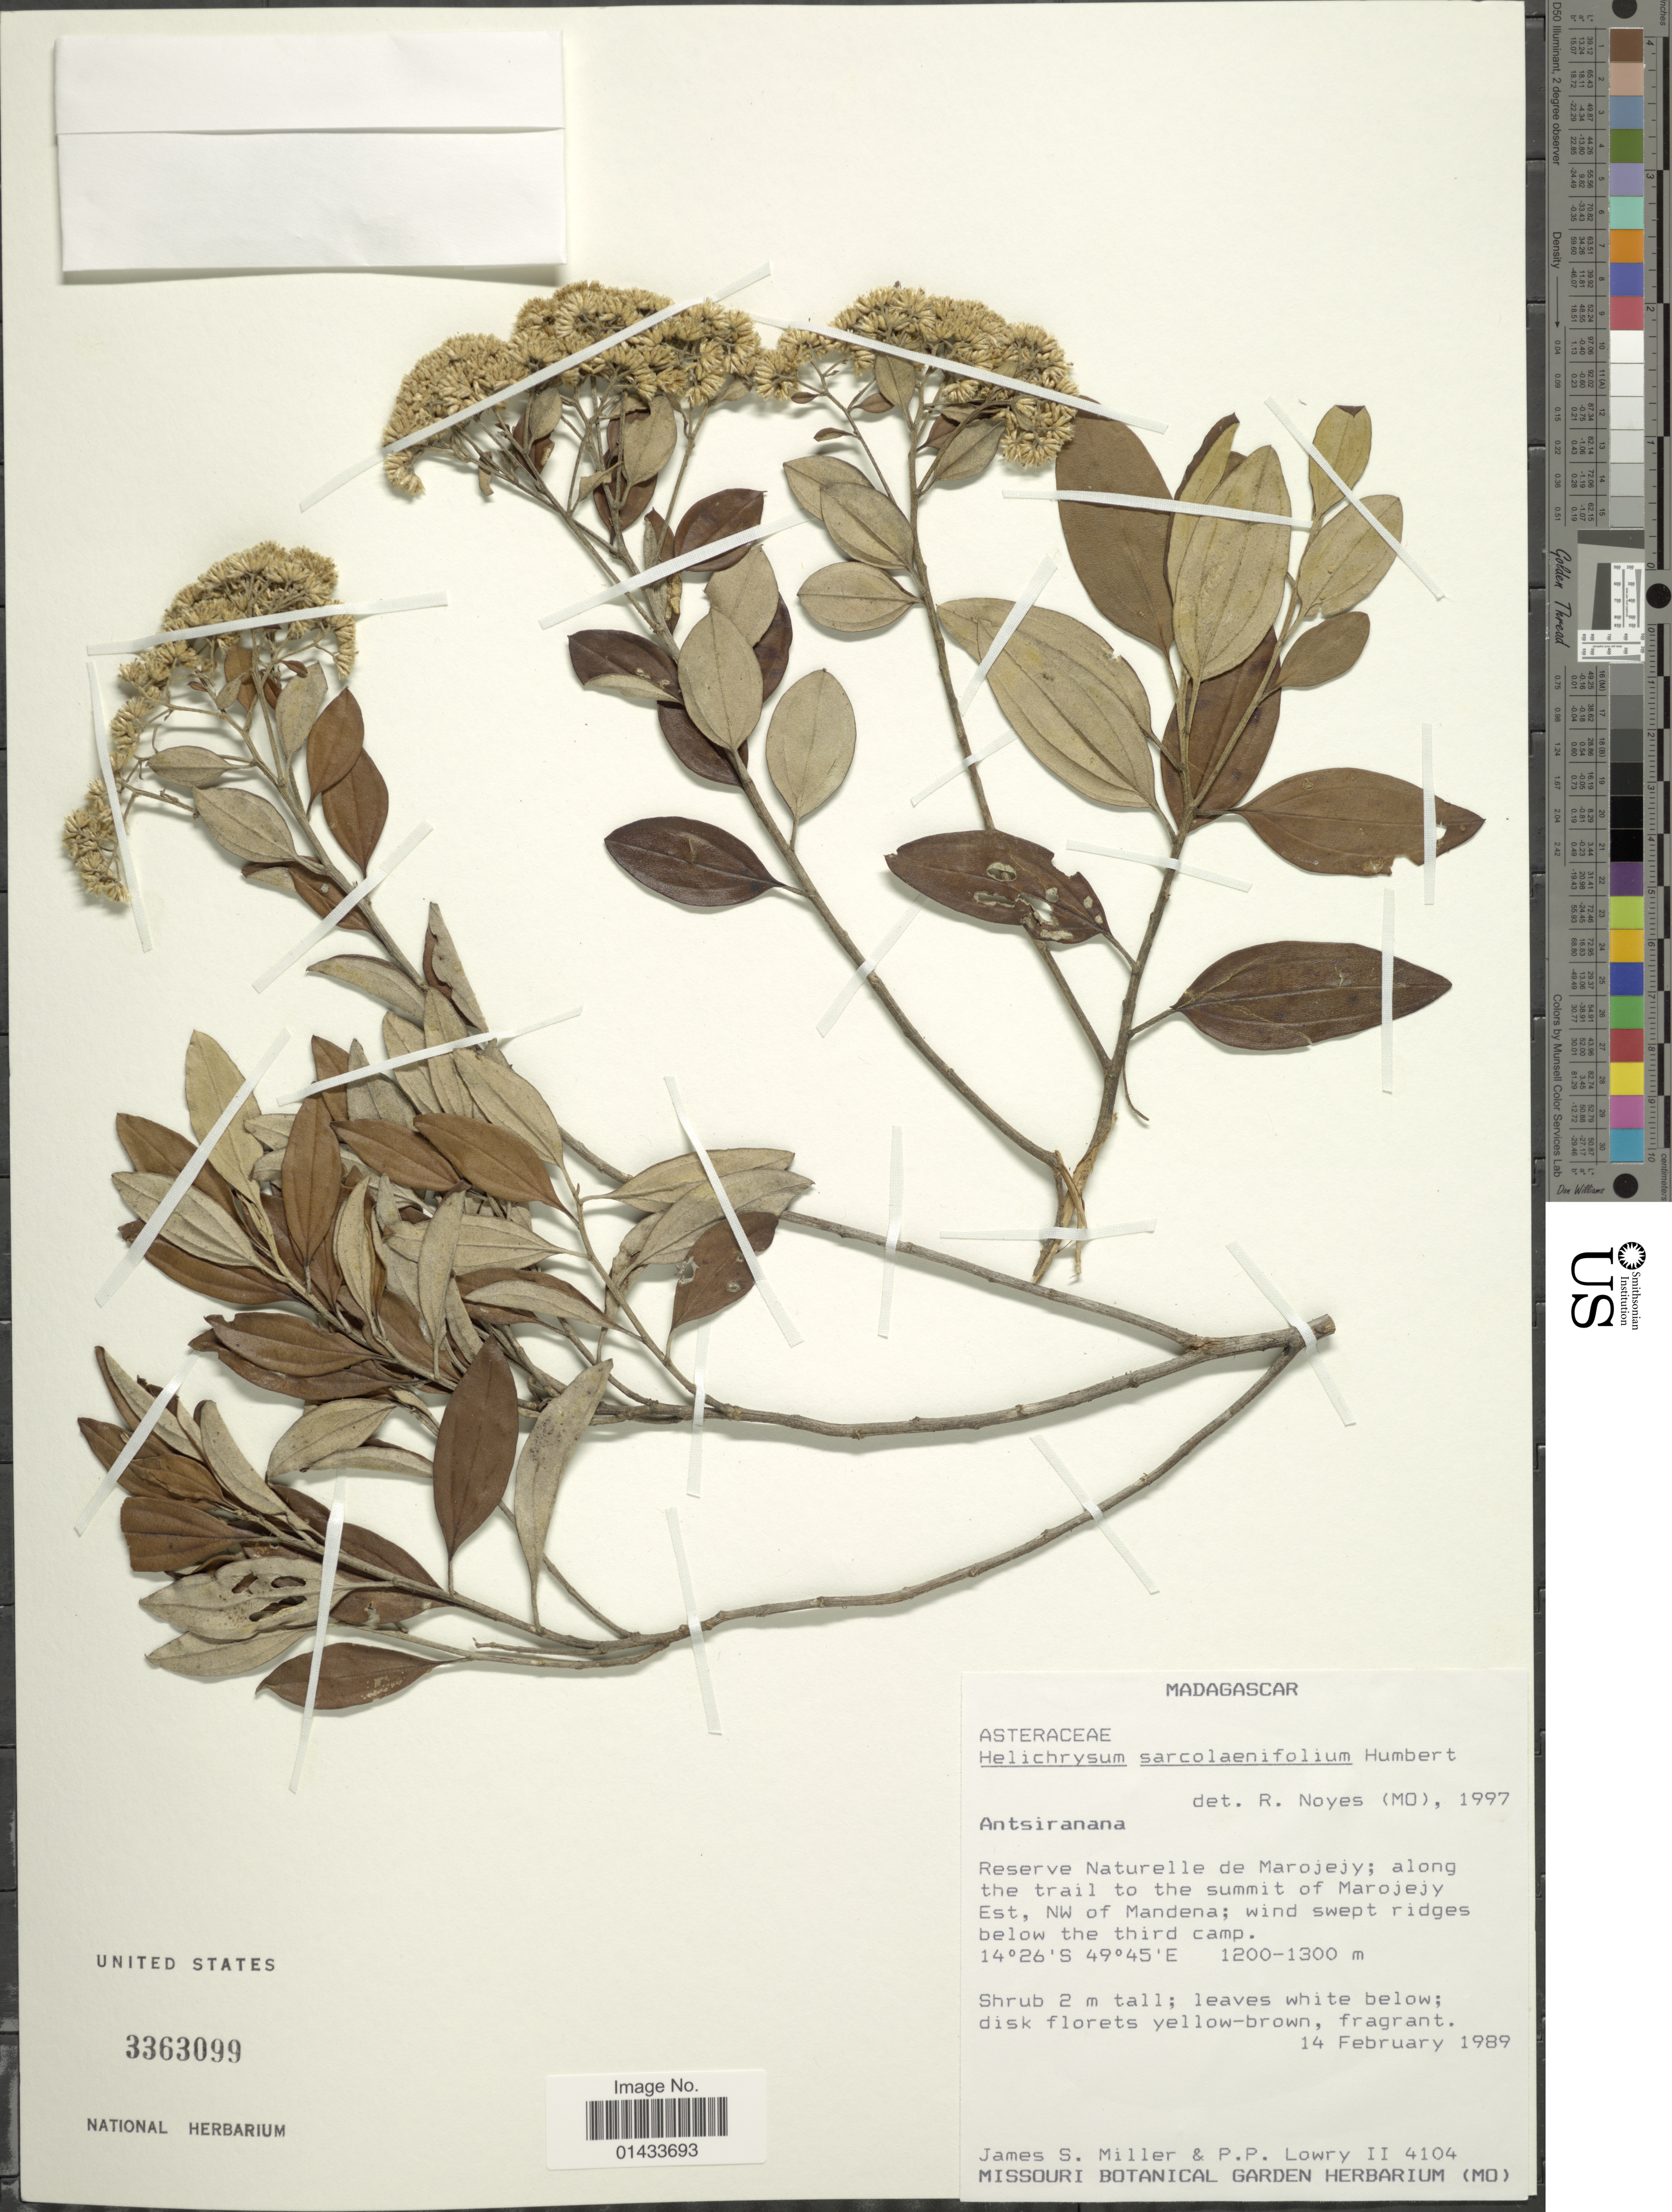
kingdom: Plantae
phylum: Tracheophyta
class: Magnoliopsida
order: Asterales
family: Asteraceae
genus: Helichrysum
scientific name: Helichrysum sarcolaenifolium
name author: Humbert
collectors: J. S. Miller & P. Lowry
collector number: II 4104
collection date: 1989-02-14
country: Madagascar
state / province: Sava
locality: Reserve Naturelle de Marojejy; along the trail to the summit of Marojejy Est, NW of Mandena, wind swept ridges below the third camp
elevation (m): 1200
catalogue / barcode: US 3363099